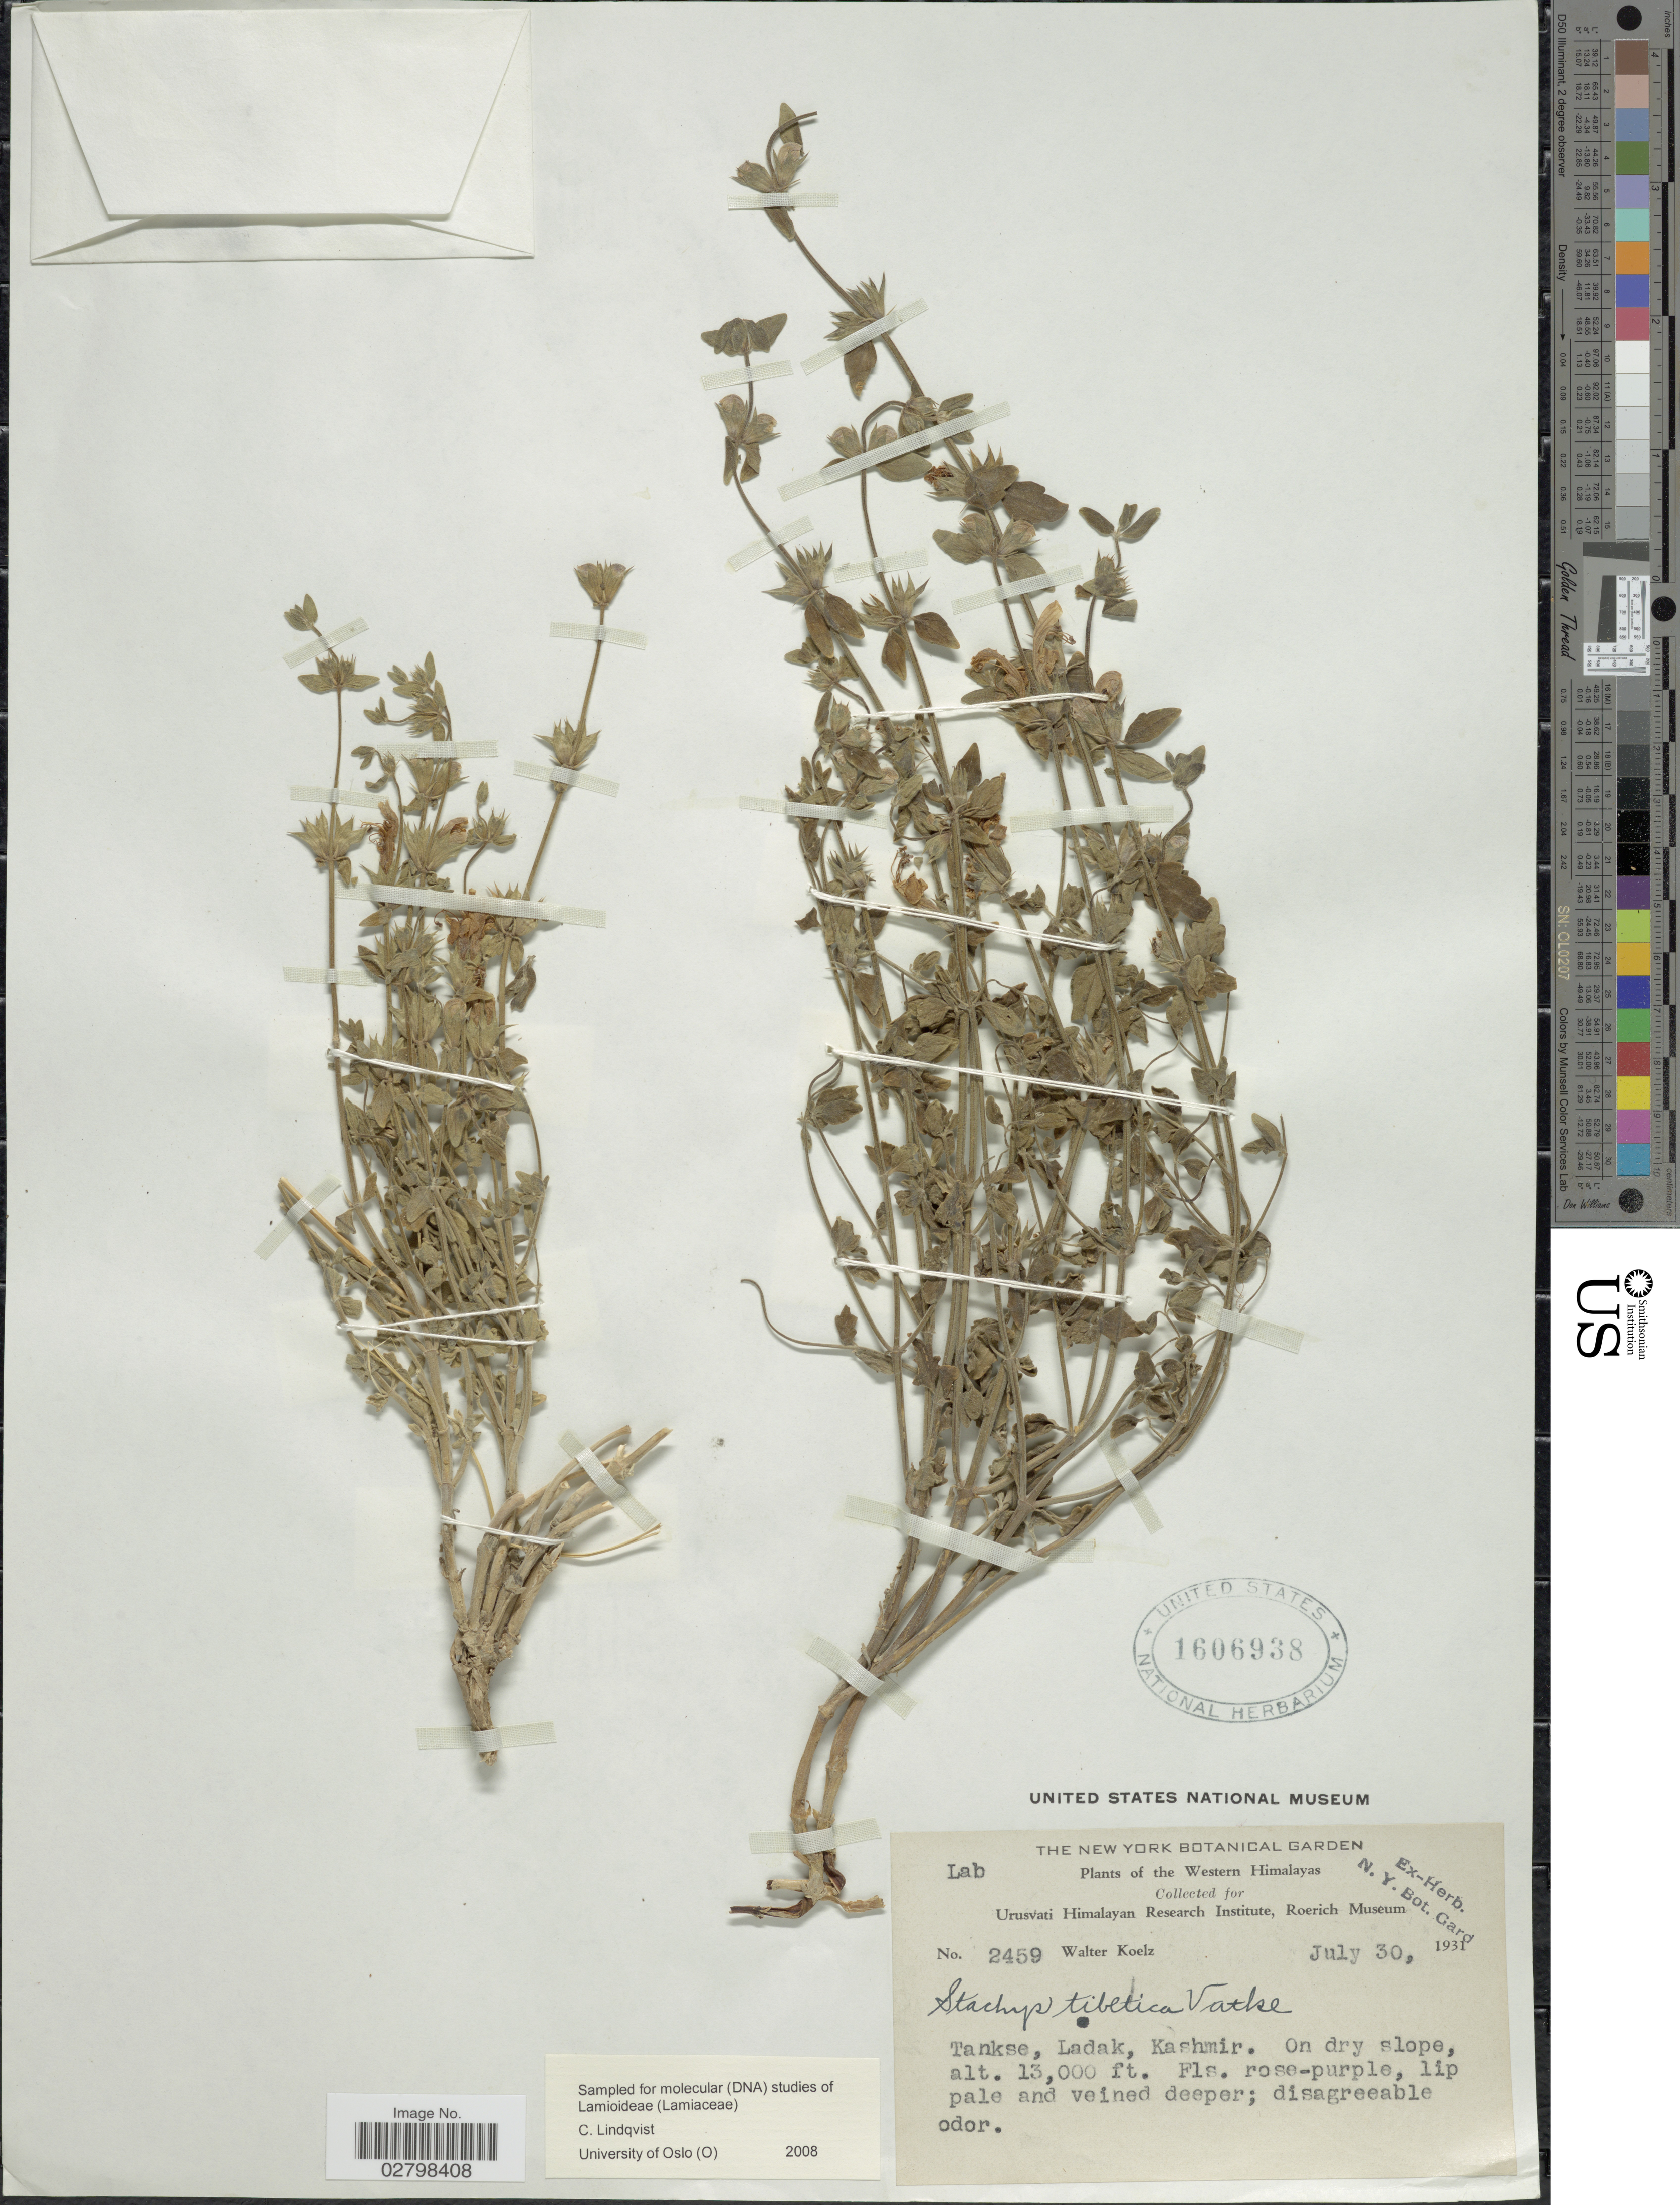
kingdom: Plantae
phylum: Tracheophyta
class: Magnoliopsida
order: Lamiales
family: Lamiaceae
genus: Stachys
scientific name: Stachys tibetica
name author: Vatke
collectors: W. N. Koelz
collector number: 2459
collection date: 1931-07-30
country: India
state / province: Ladakh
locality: Western Himalayas. Tankse, Ladak, Kashmir.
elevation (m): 3962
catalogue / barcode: US 1606938